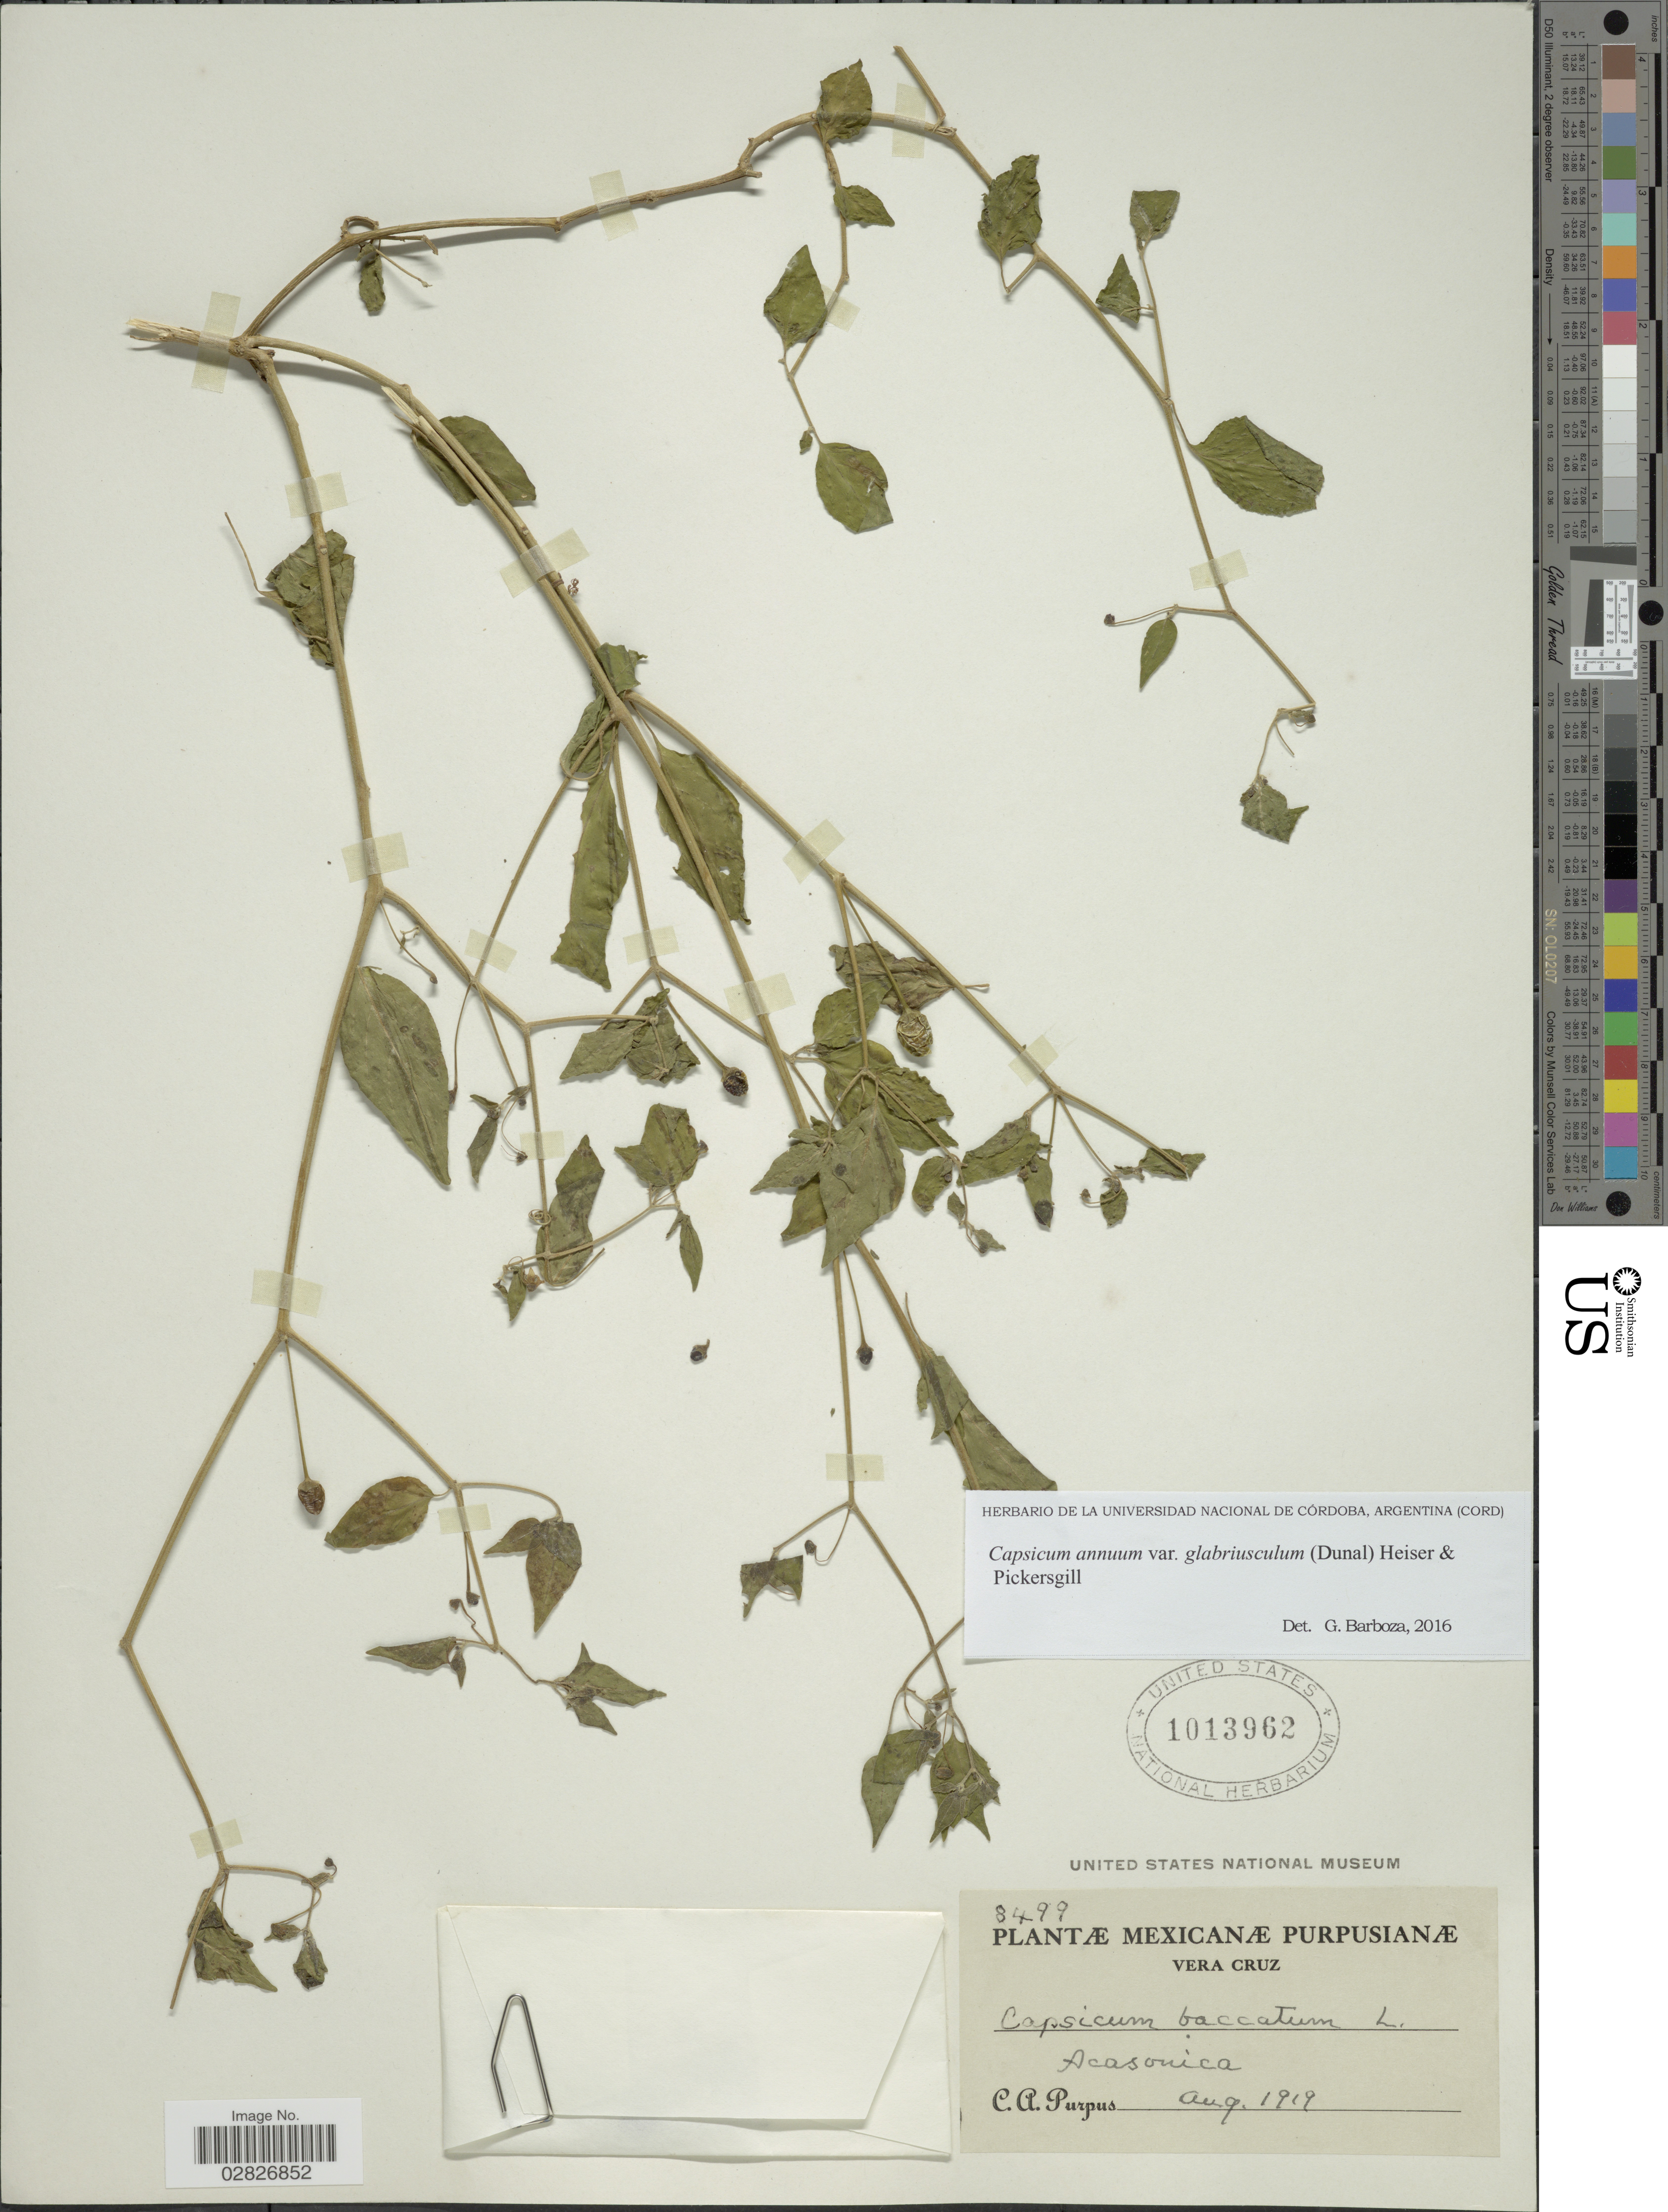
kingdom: Plantae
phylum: Tracheophyta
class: Magnoliopsida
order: Solanales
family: Solanaceae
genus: Capsicum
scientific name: Capsicum annuum var. glabriusculum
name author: (Dunal) Heiser & Pickersgill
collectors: C. A. Purpus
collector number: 8499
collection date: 1919-08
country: Mexico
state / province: Veracruz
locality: Vera Cruz, Acasonica.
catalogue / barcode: US 1013962